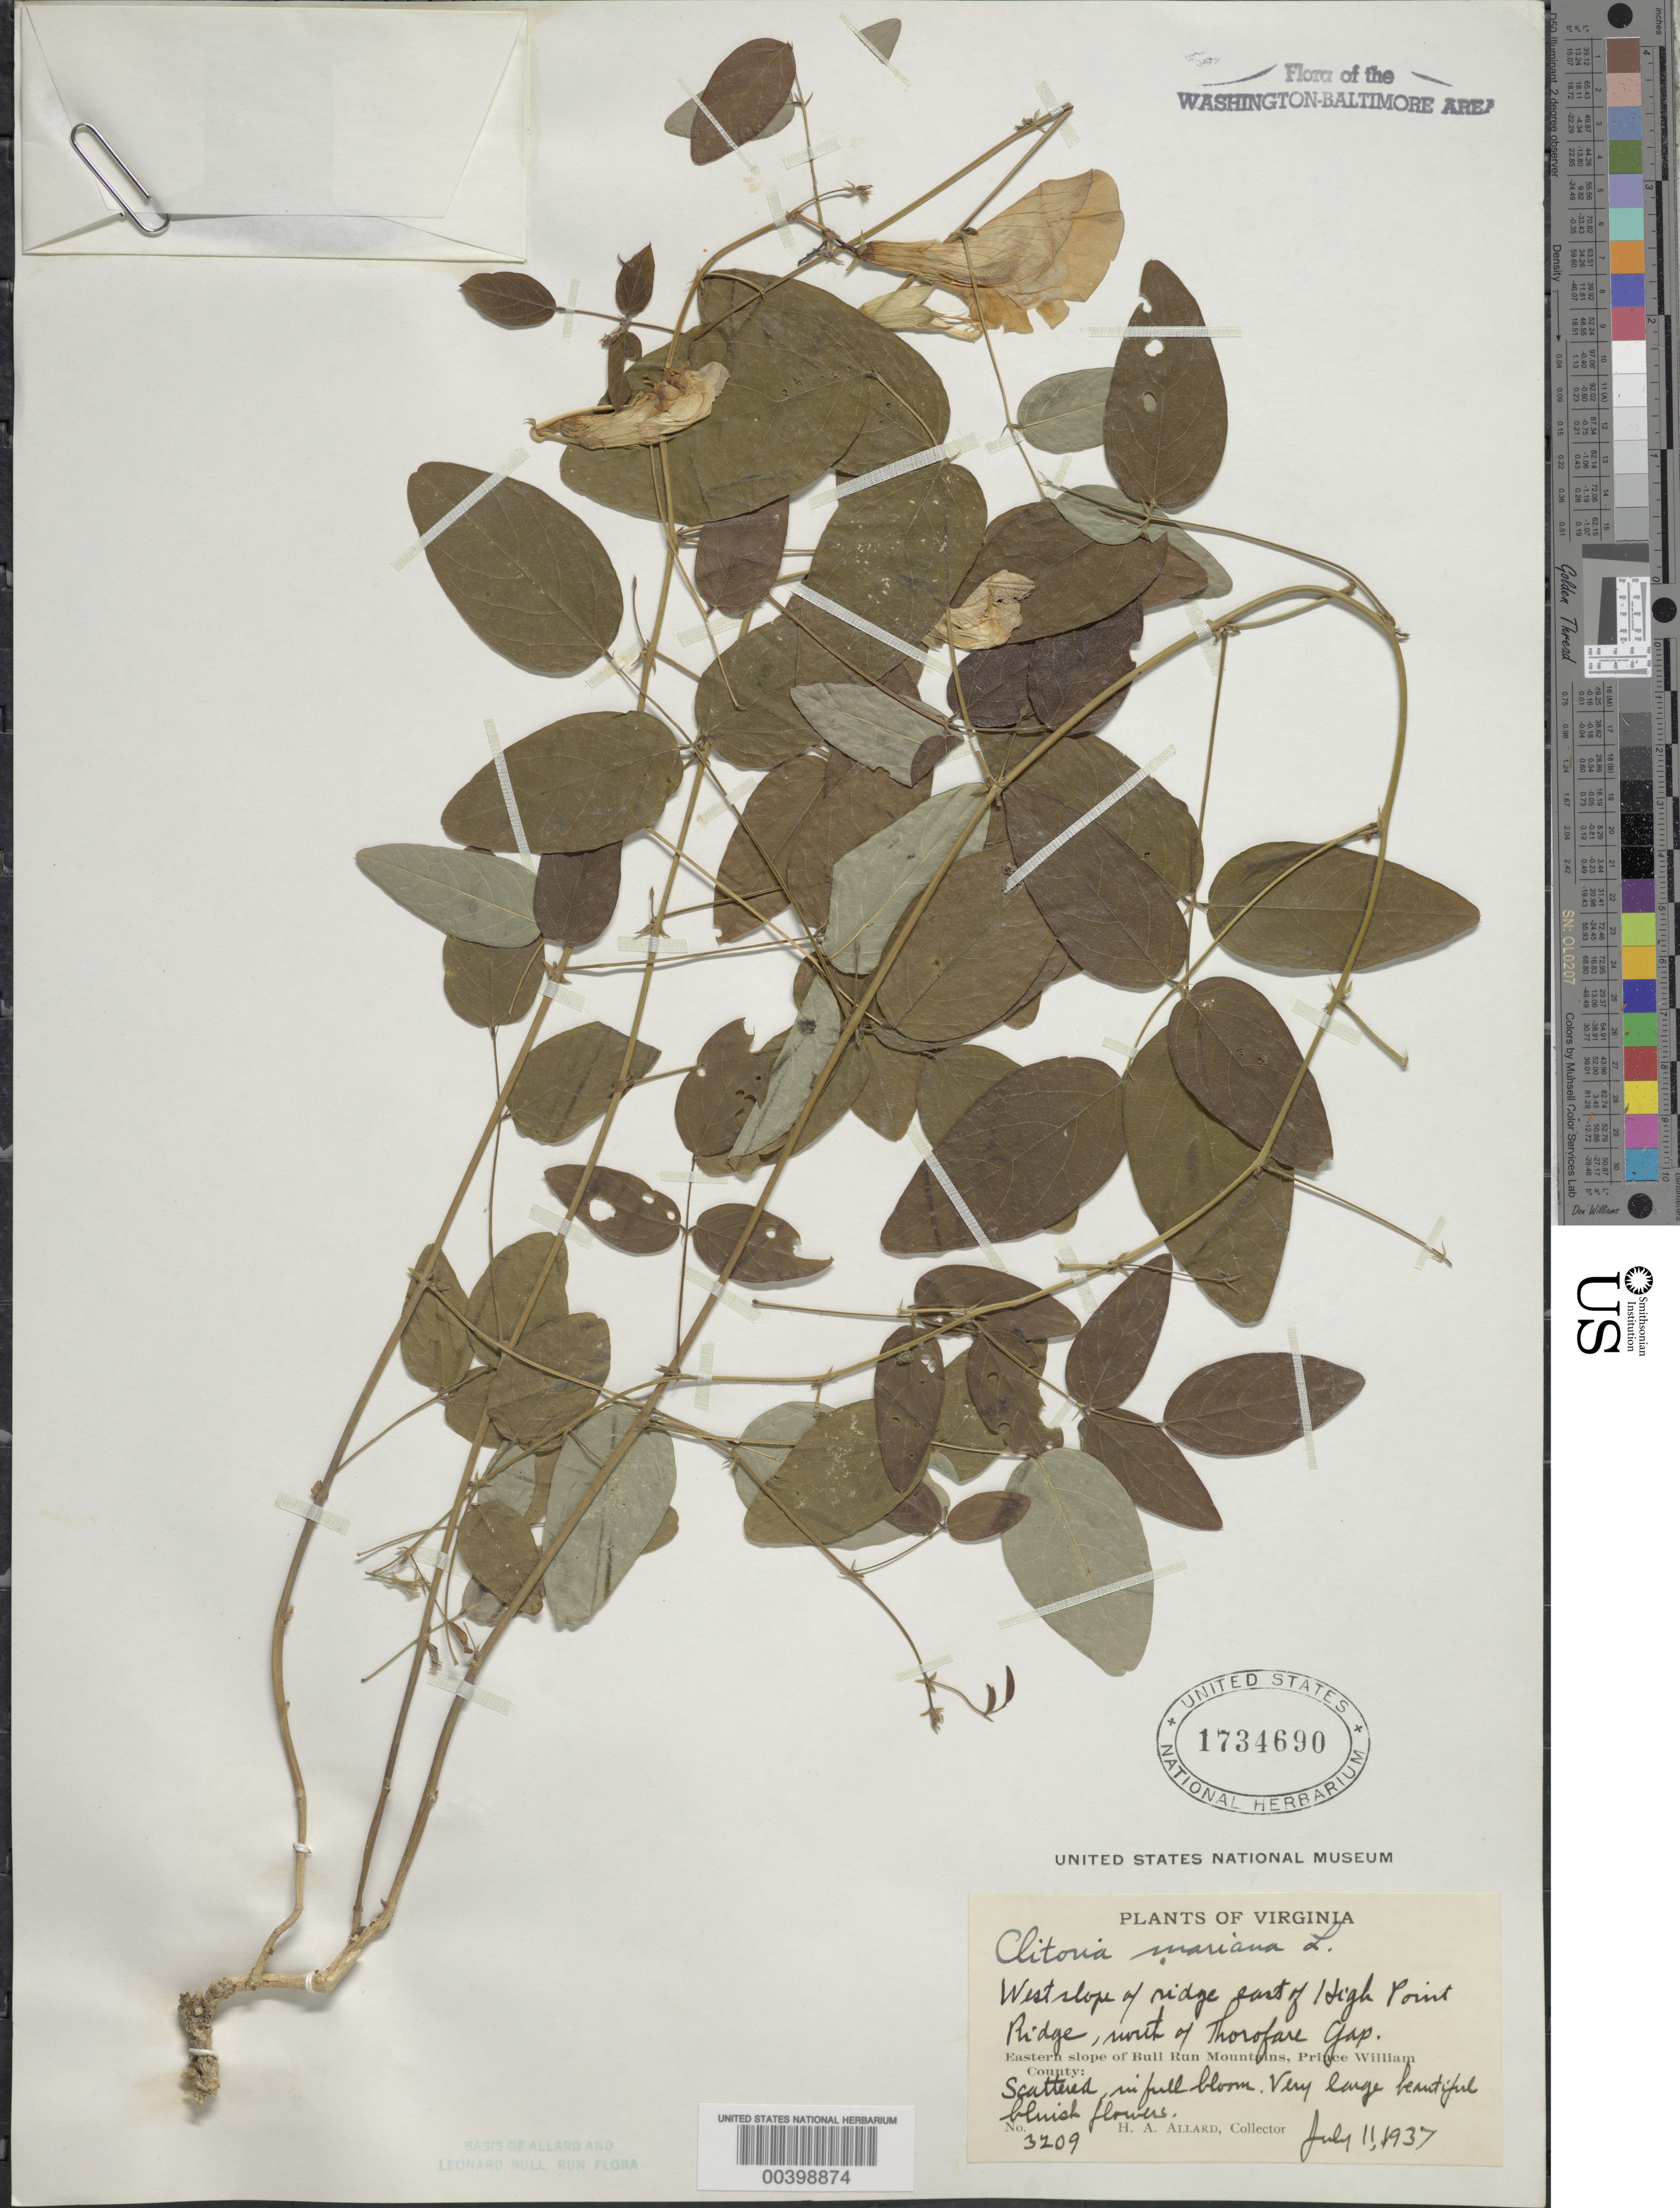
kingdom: Plantae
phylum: Tracheophyta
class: Magnoliopsida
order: Fabales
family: Fabaceae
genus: Clitoria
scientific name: Clitoria mariana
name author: L.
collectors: H. A. Allard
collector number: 3209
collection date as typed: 11 Jul 1937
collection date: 1937-07-11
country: United States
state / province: Virginia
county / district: Prince William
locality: East of High Point, south of Thorofare Gap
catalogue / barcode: US 1734690